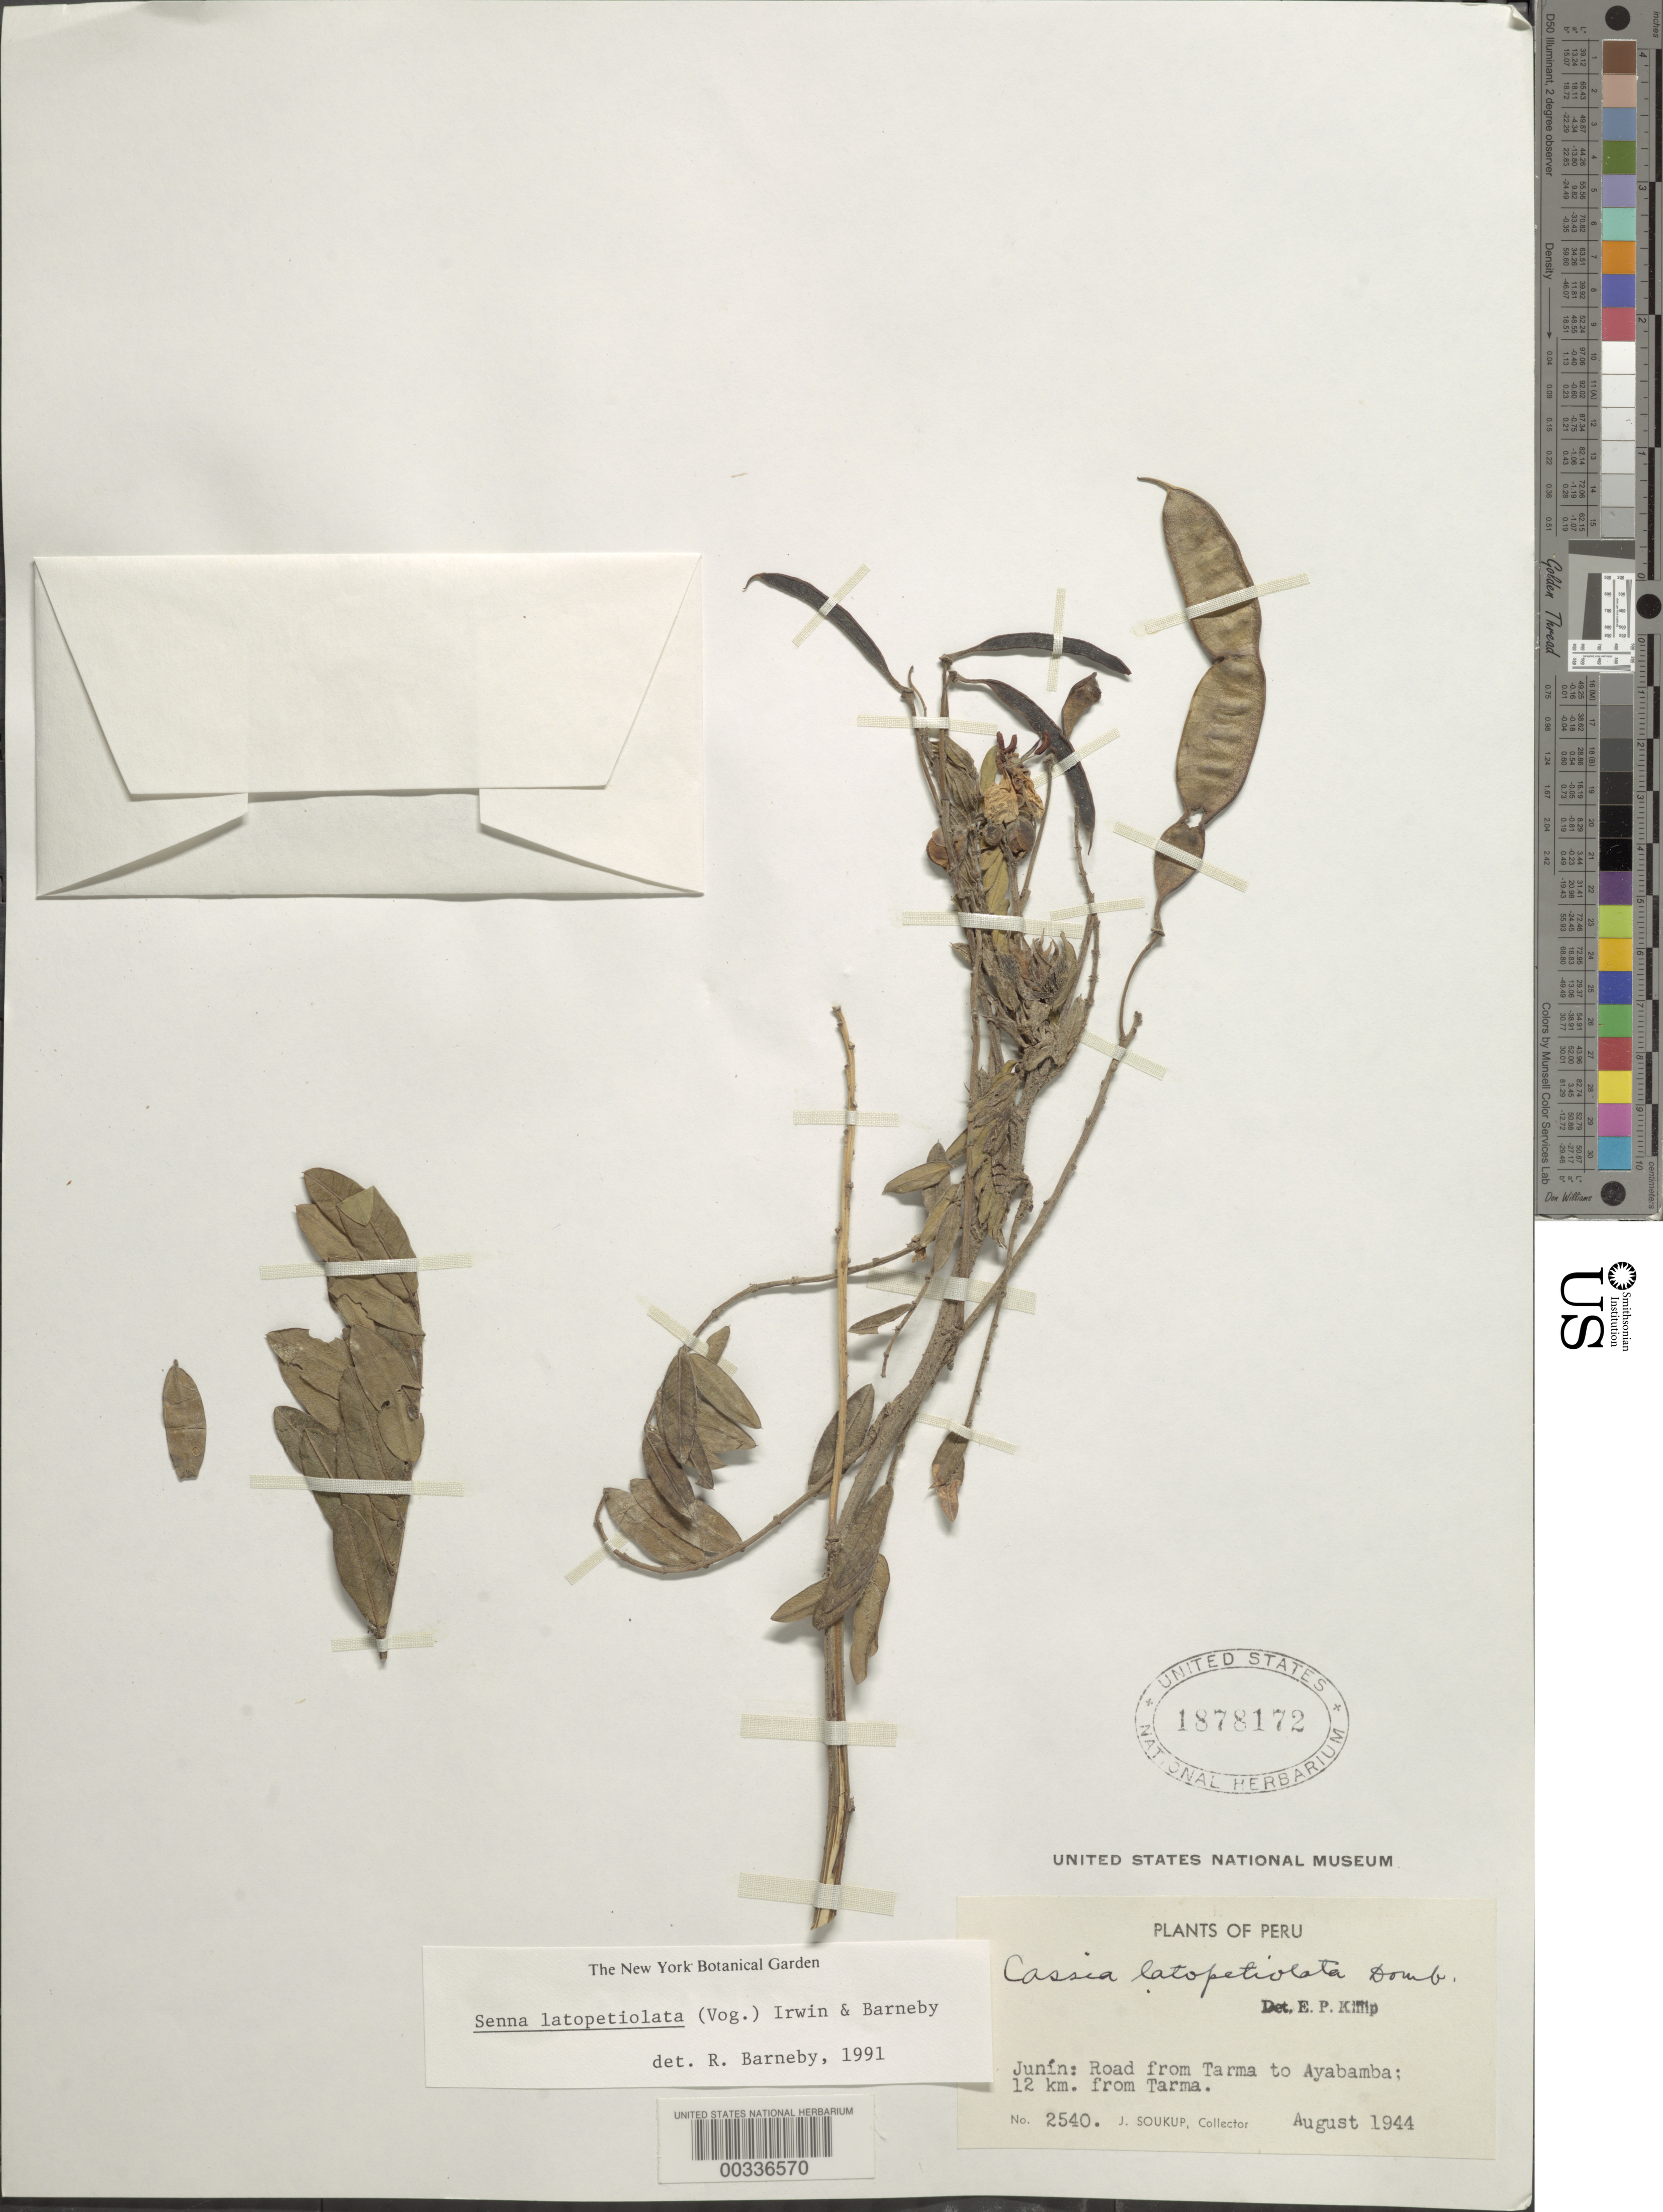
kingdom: Plantae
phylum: Tracheophyta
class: Magnoliopsida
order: Fabales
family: Fabaceae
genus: Senna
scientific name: Senna latopetiolata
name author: (Vogel) H.S. Irwin & Barneby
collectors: J. J. Soukup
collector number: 2540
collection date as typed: Aug 1944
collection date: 1944-08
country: Peru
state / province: Junín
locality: Road from tarma to ayabamba; 12 km from tarma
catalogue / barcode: US 1878172